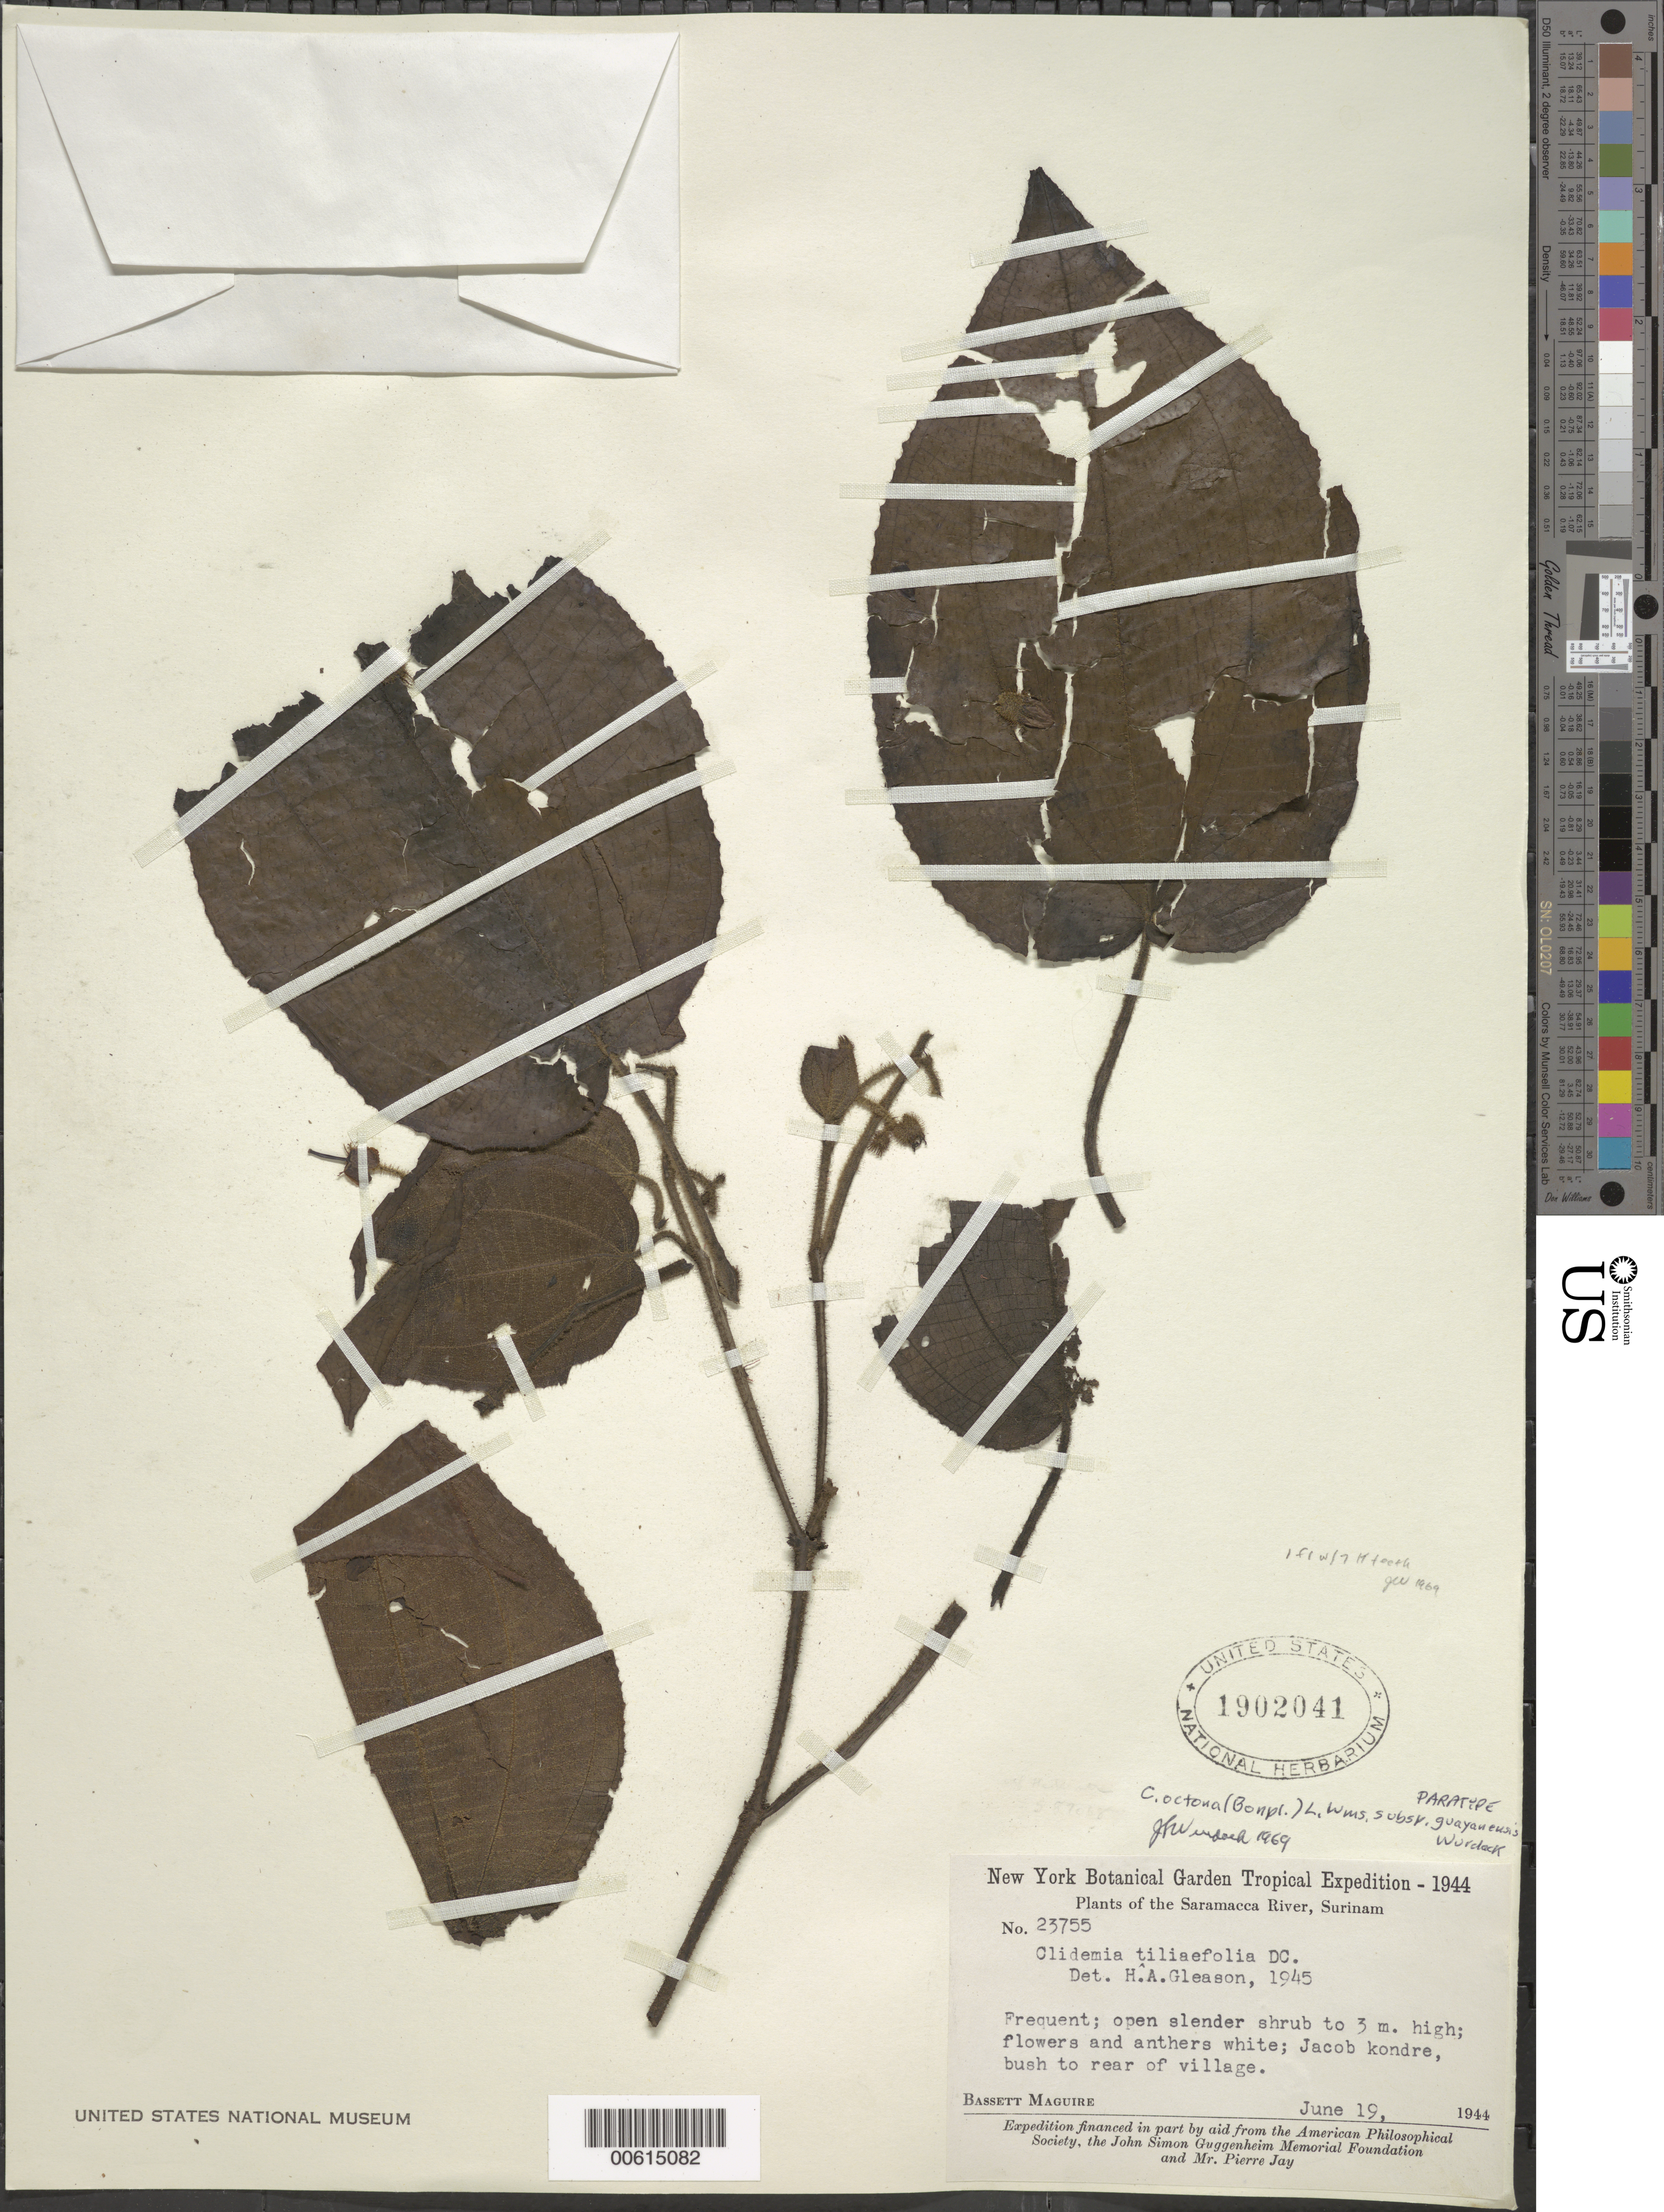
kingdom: Plantae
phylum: Tracheophyta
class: Magnoliopsida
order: Myrtales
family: Melastomataceae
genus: Clidemia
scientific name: Clidemia octona subsp. guayanensis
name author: Wurdack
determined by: Wurdack, John J., (US), US (UNITED STATES)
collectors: B. Maguire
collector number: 23755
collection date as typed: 19-Jun-44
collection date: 1944-06-19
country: Suriname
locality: Saramacca River, Jacob Kondre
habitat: Bush to rear of village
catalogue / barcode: US 1902041